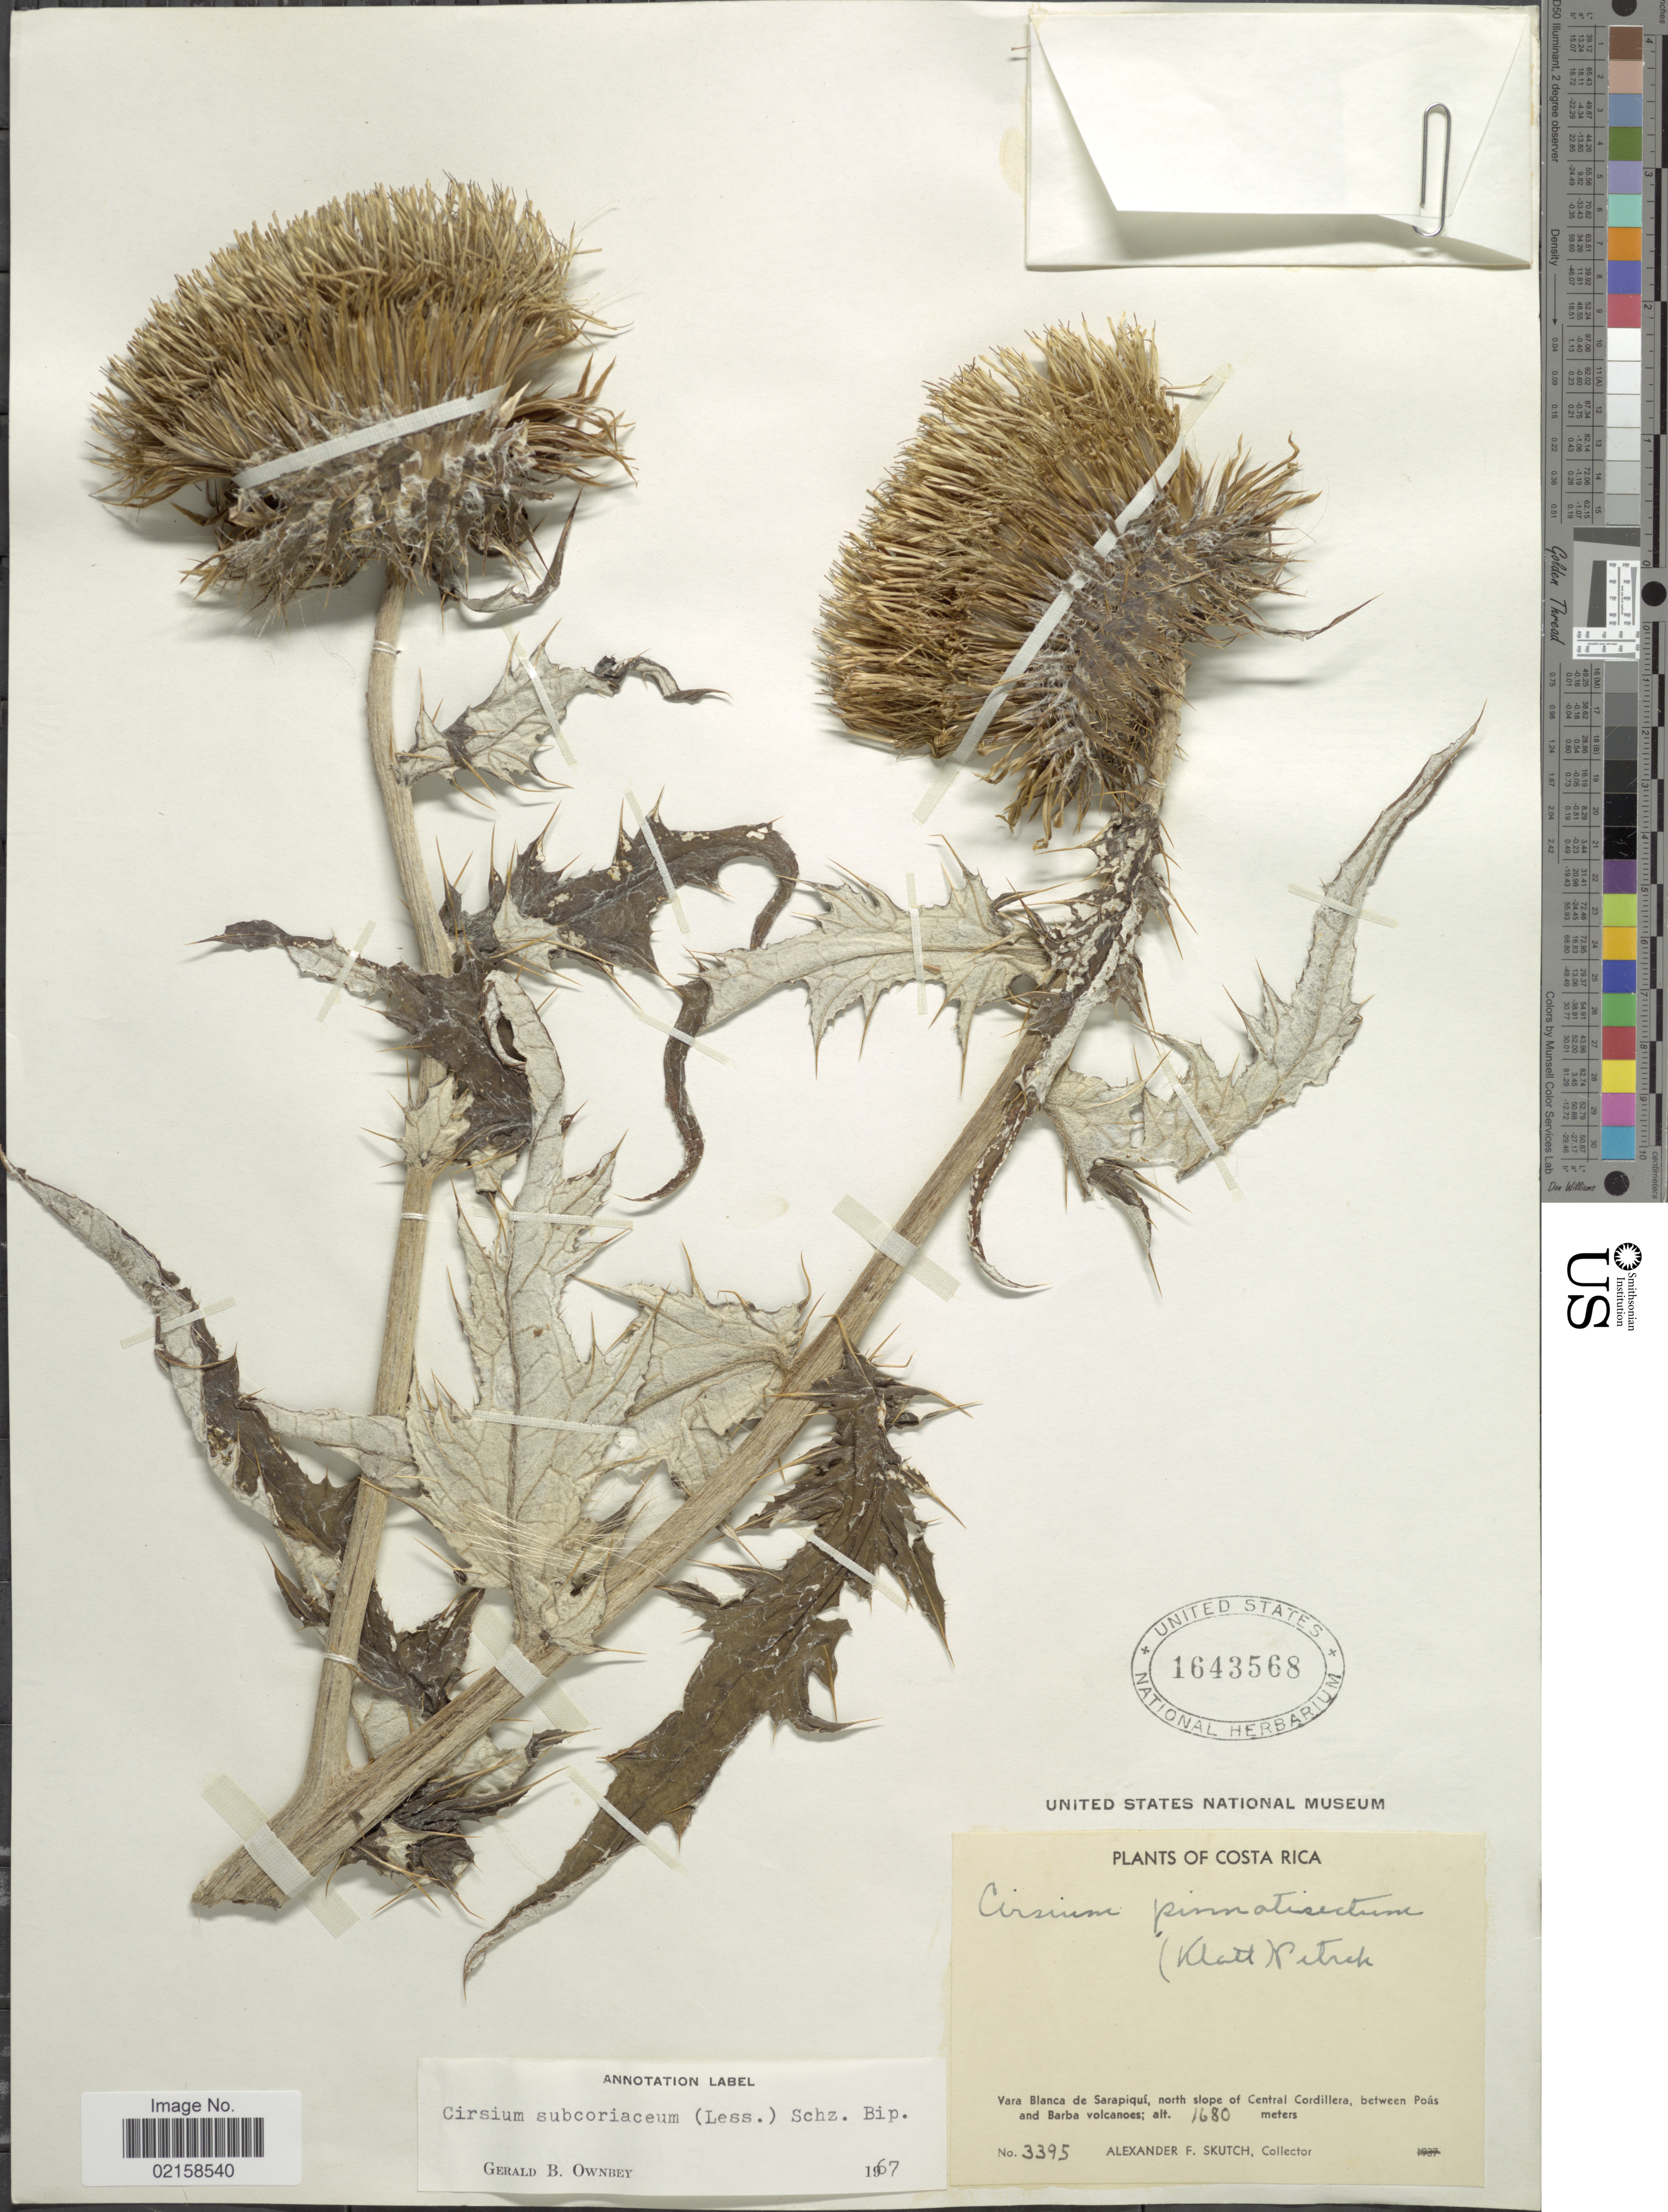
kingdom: Plantae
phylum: Tracheophyta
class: Magnoliopsida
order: Asterales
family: Asteraceae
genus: Cirsium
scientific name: Cirsium subcoriaceum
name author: (Less.) Sch. Bip.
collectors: A. F. Skutch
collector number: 3395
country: Costa Rica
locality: Vara Blanca de Sarapiqui, north slopes of Central Cordillera, between Poas and Barba volcanoes.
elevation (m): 1680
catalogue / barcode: US 1643568